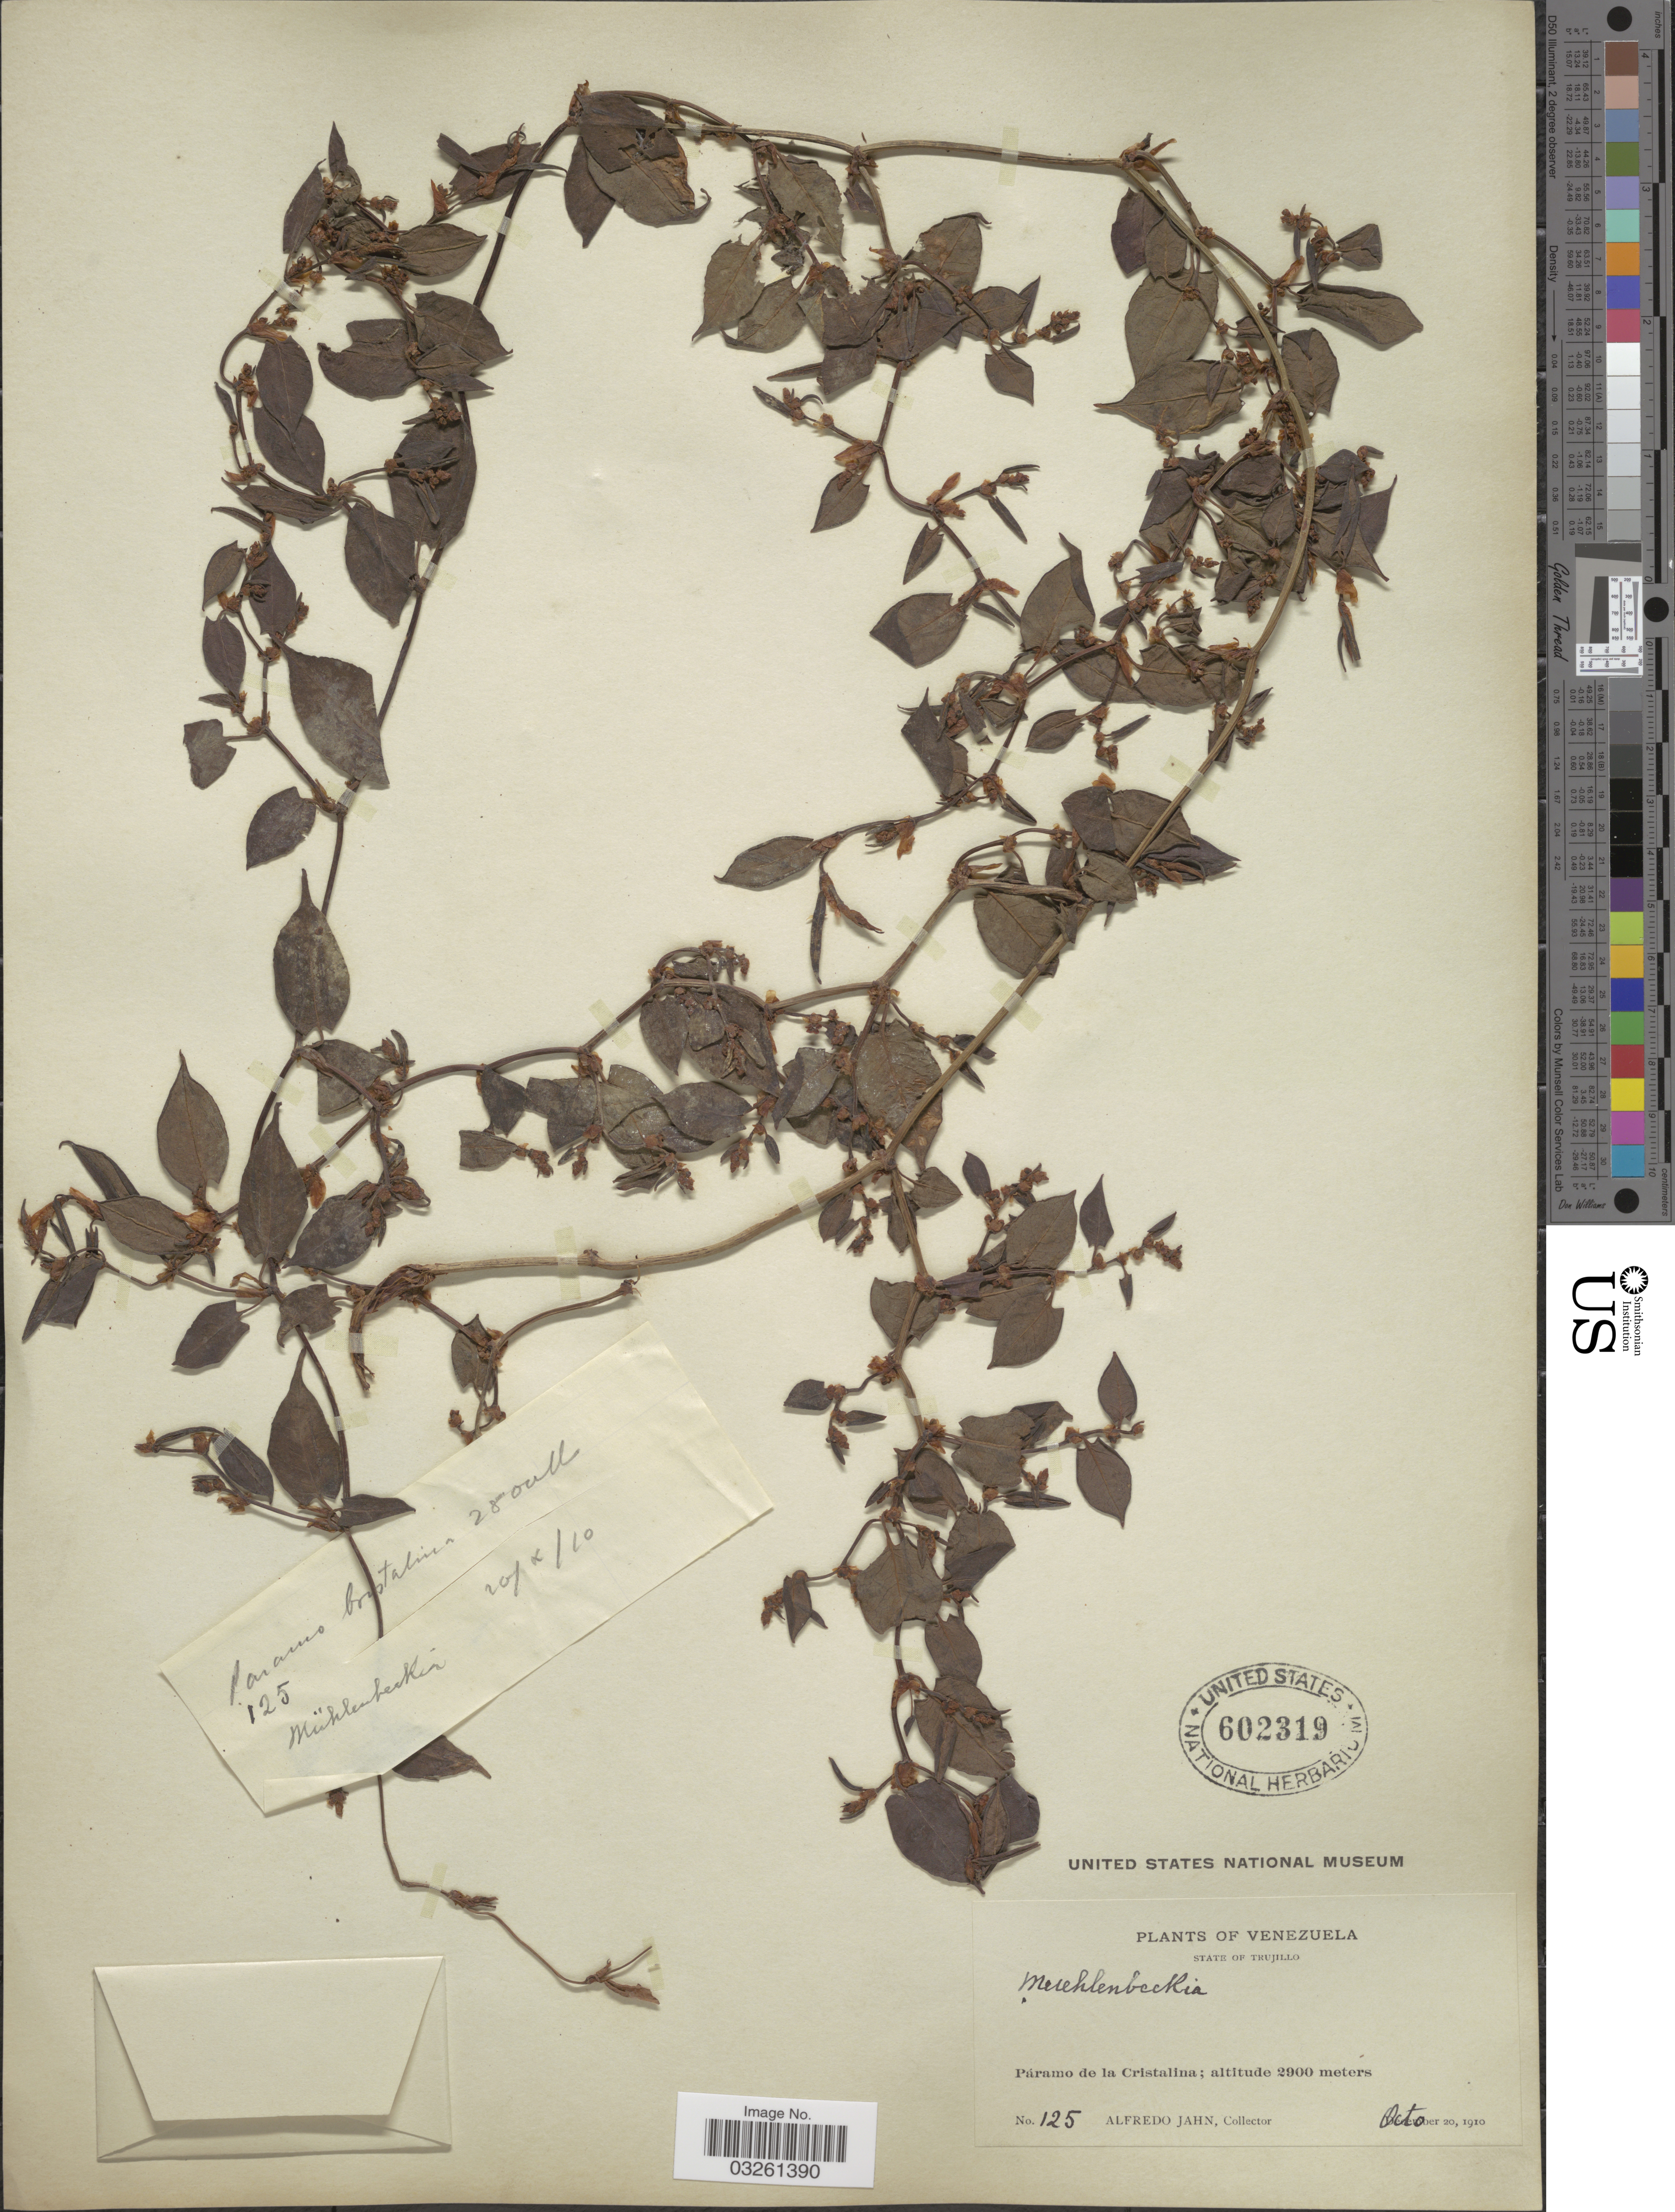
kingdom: Plantae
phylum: Tracheophyta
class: Magnoliopsida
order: Caryophyllales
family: Polygonaceae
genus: Muehlenbeckia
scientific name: Muehlenbeckia tamnifolia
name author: (Kunth) Meisn.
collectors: A. Jahn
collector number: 125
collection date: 1910-10-20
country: Venezuela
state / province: Trujillo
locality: Páramo de la Cristalina.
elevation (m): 2900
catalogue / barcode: US 602319